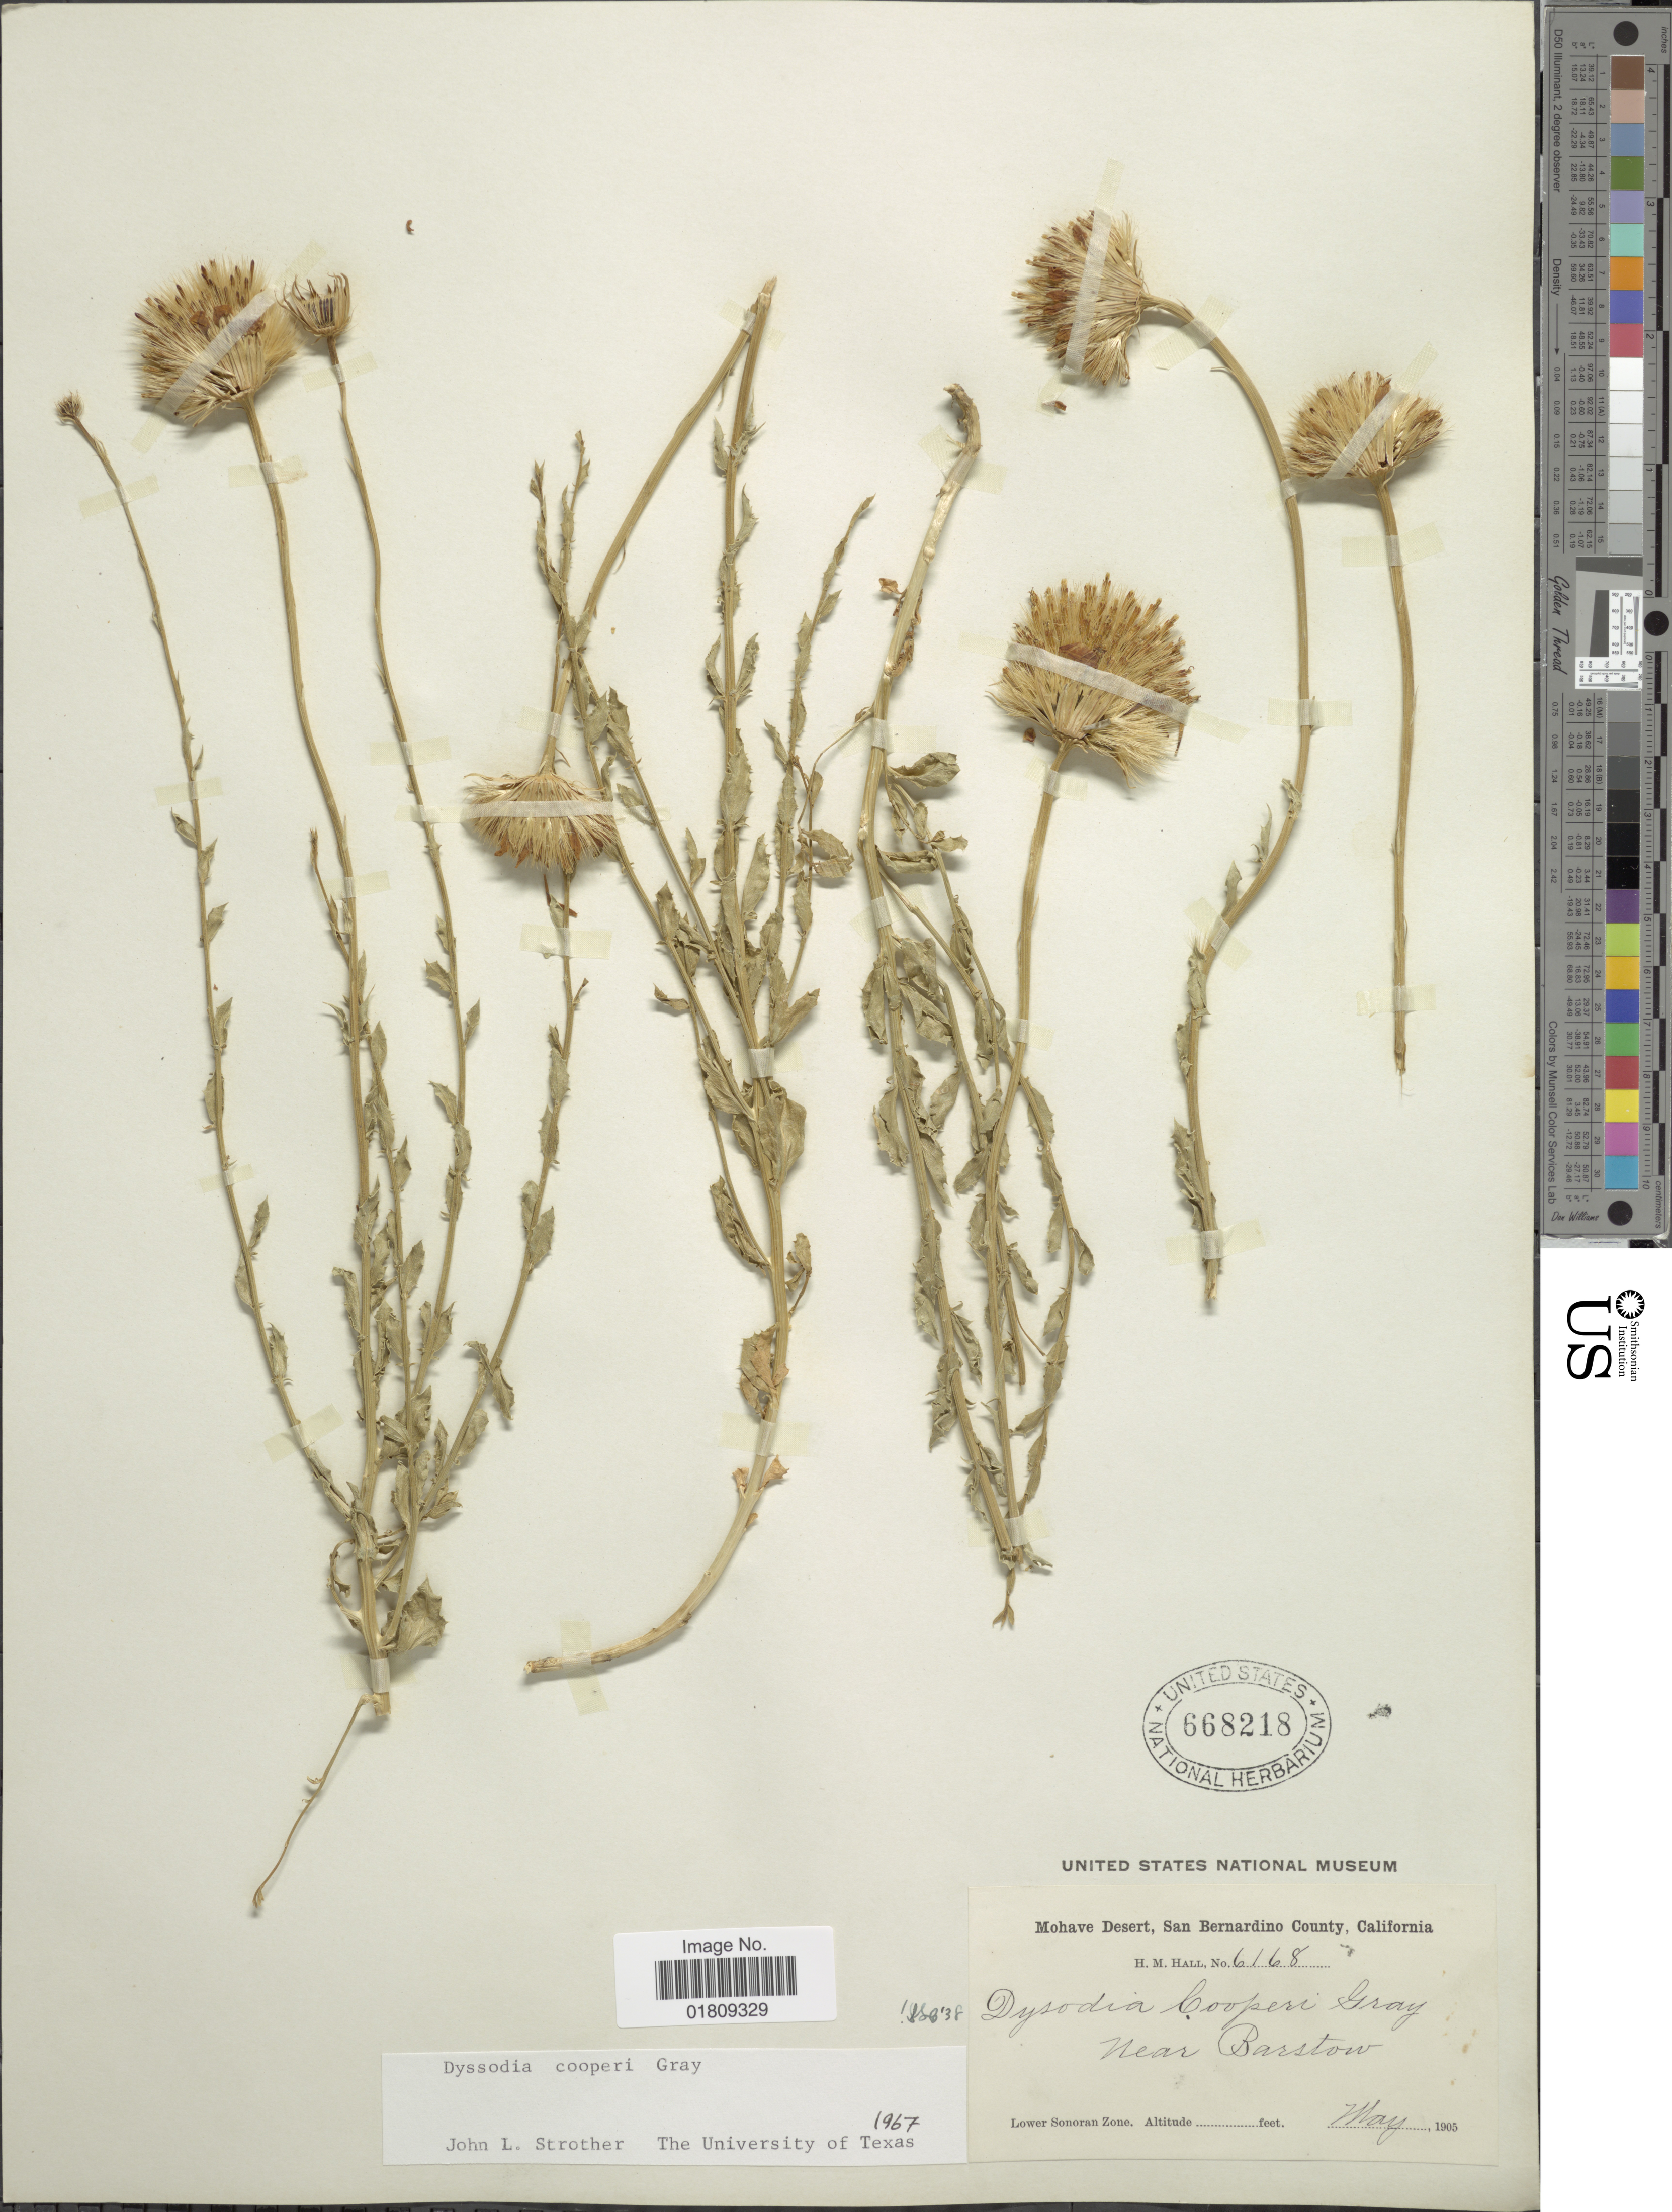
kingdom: Plantae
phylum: Tracheophyta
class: Magnoliopsida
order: Asterales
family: Asteraceae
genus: Dyssodia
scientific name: Dyssodia cooperi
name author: A. Gray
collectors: H. M. Hall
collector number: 6168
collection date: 1905-05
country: United States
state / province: California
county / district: San Bernardino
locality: Mohave Desert, San Bernardino County, near Barstow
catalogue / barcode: US 668218